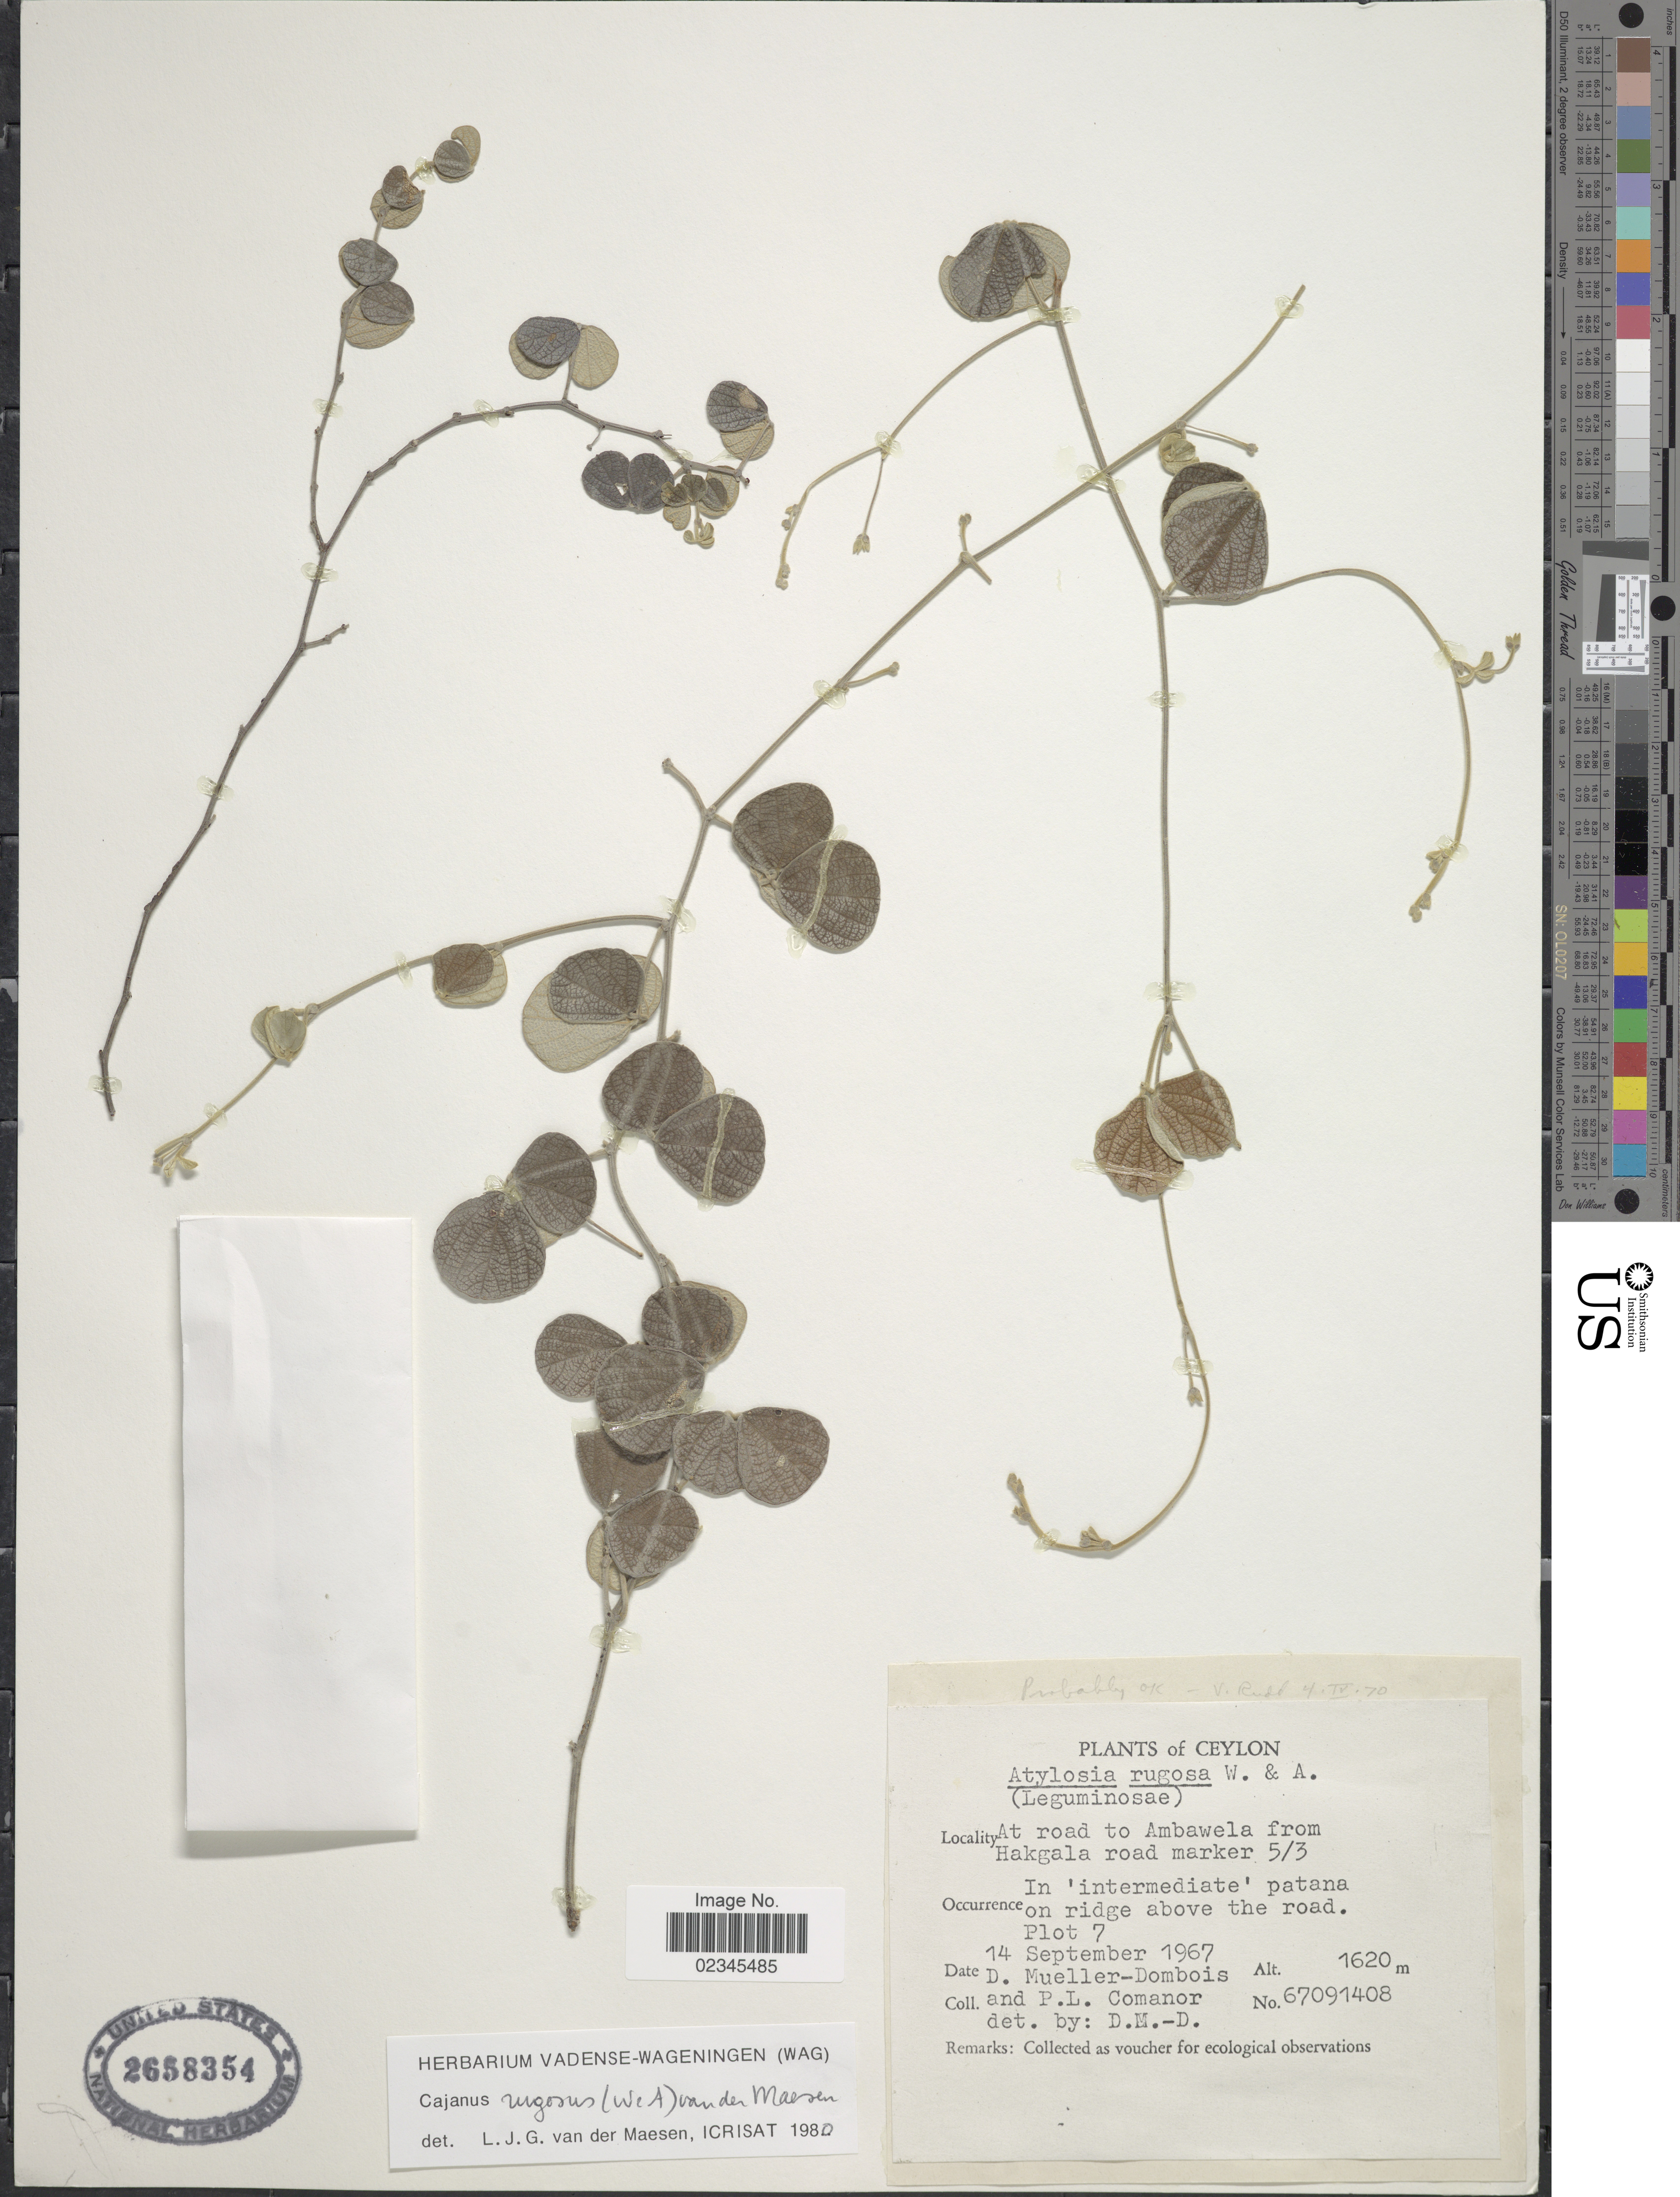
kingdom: Plantae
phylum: Tracheophyta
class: Magnoliopsida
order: Fabales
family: Fabaceae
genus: Cajanus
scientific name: Cajanus rugosus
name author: (Wight & Arn.) Maesen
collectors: D. Mueller-Dombois & P. Comanor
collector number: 67091408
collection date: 1967-09-14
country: Sri Lanka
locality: Ceylon. At road to Ambawela from Hakgala road marker 5/3. In 'intermediate' patana on ridge above the road. Plot 7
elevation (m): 1620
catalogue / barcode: US 2658354